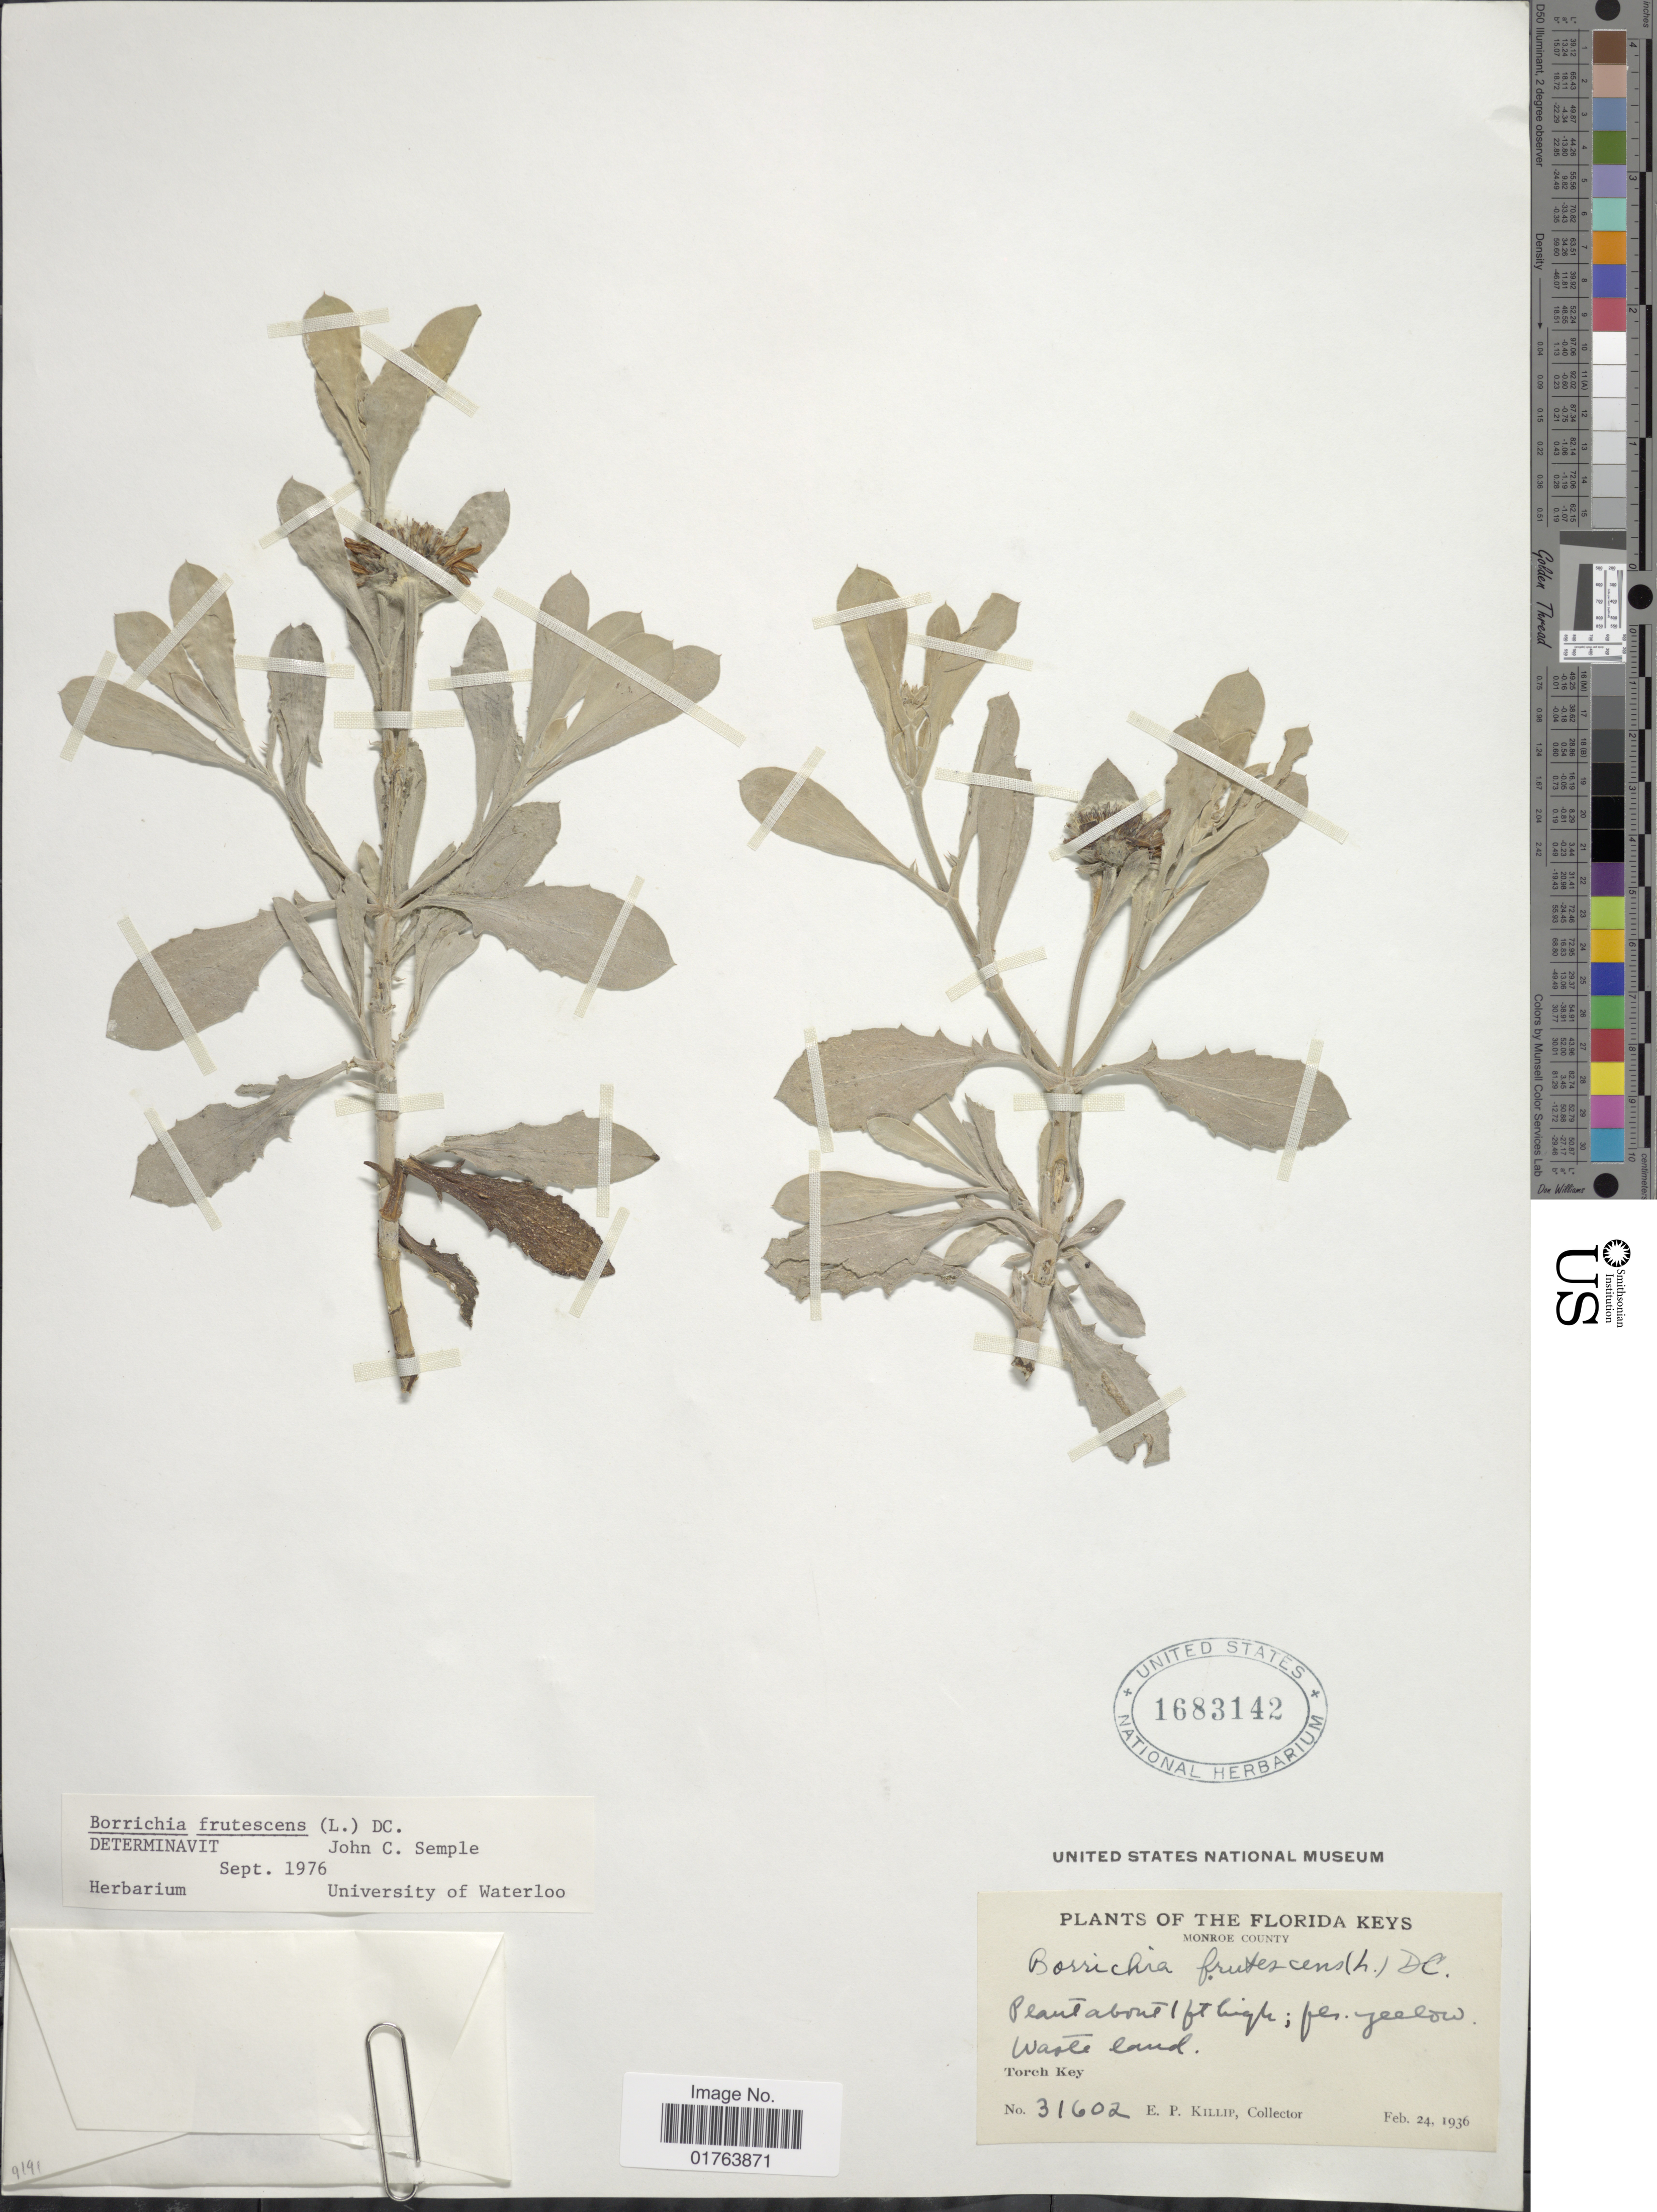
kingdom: Plantae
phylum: Tracheophyta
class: Magnoliopsida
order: Asterales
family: Asteraceae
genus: Borrichia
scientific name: Borrichia frutescens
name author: (L.) DC.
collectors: E. P. Killip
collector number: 31602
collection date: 1936-02-24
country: United States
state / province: Florida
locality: Florida Keys, Monroe County, Torch Key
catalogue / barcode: US 1683142